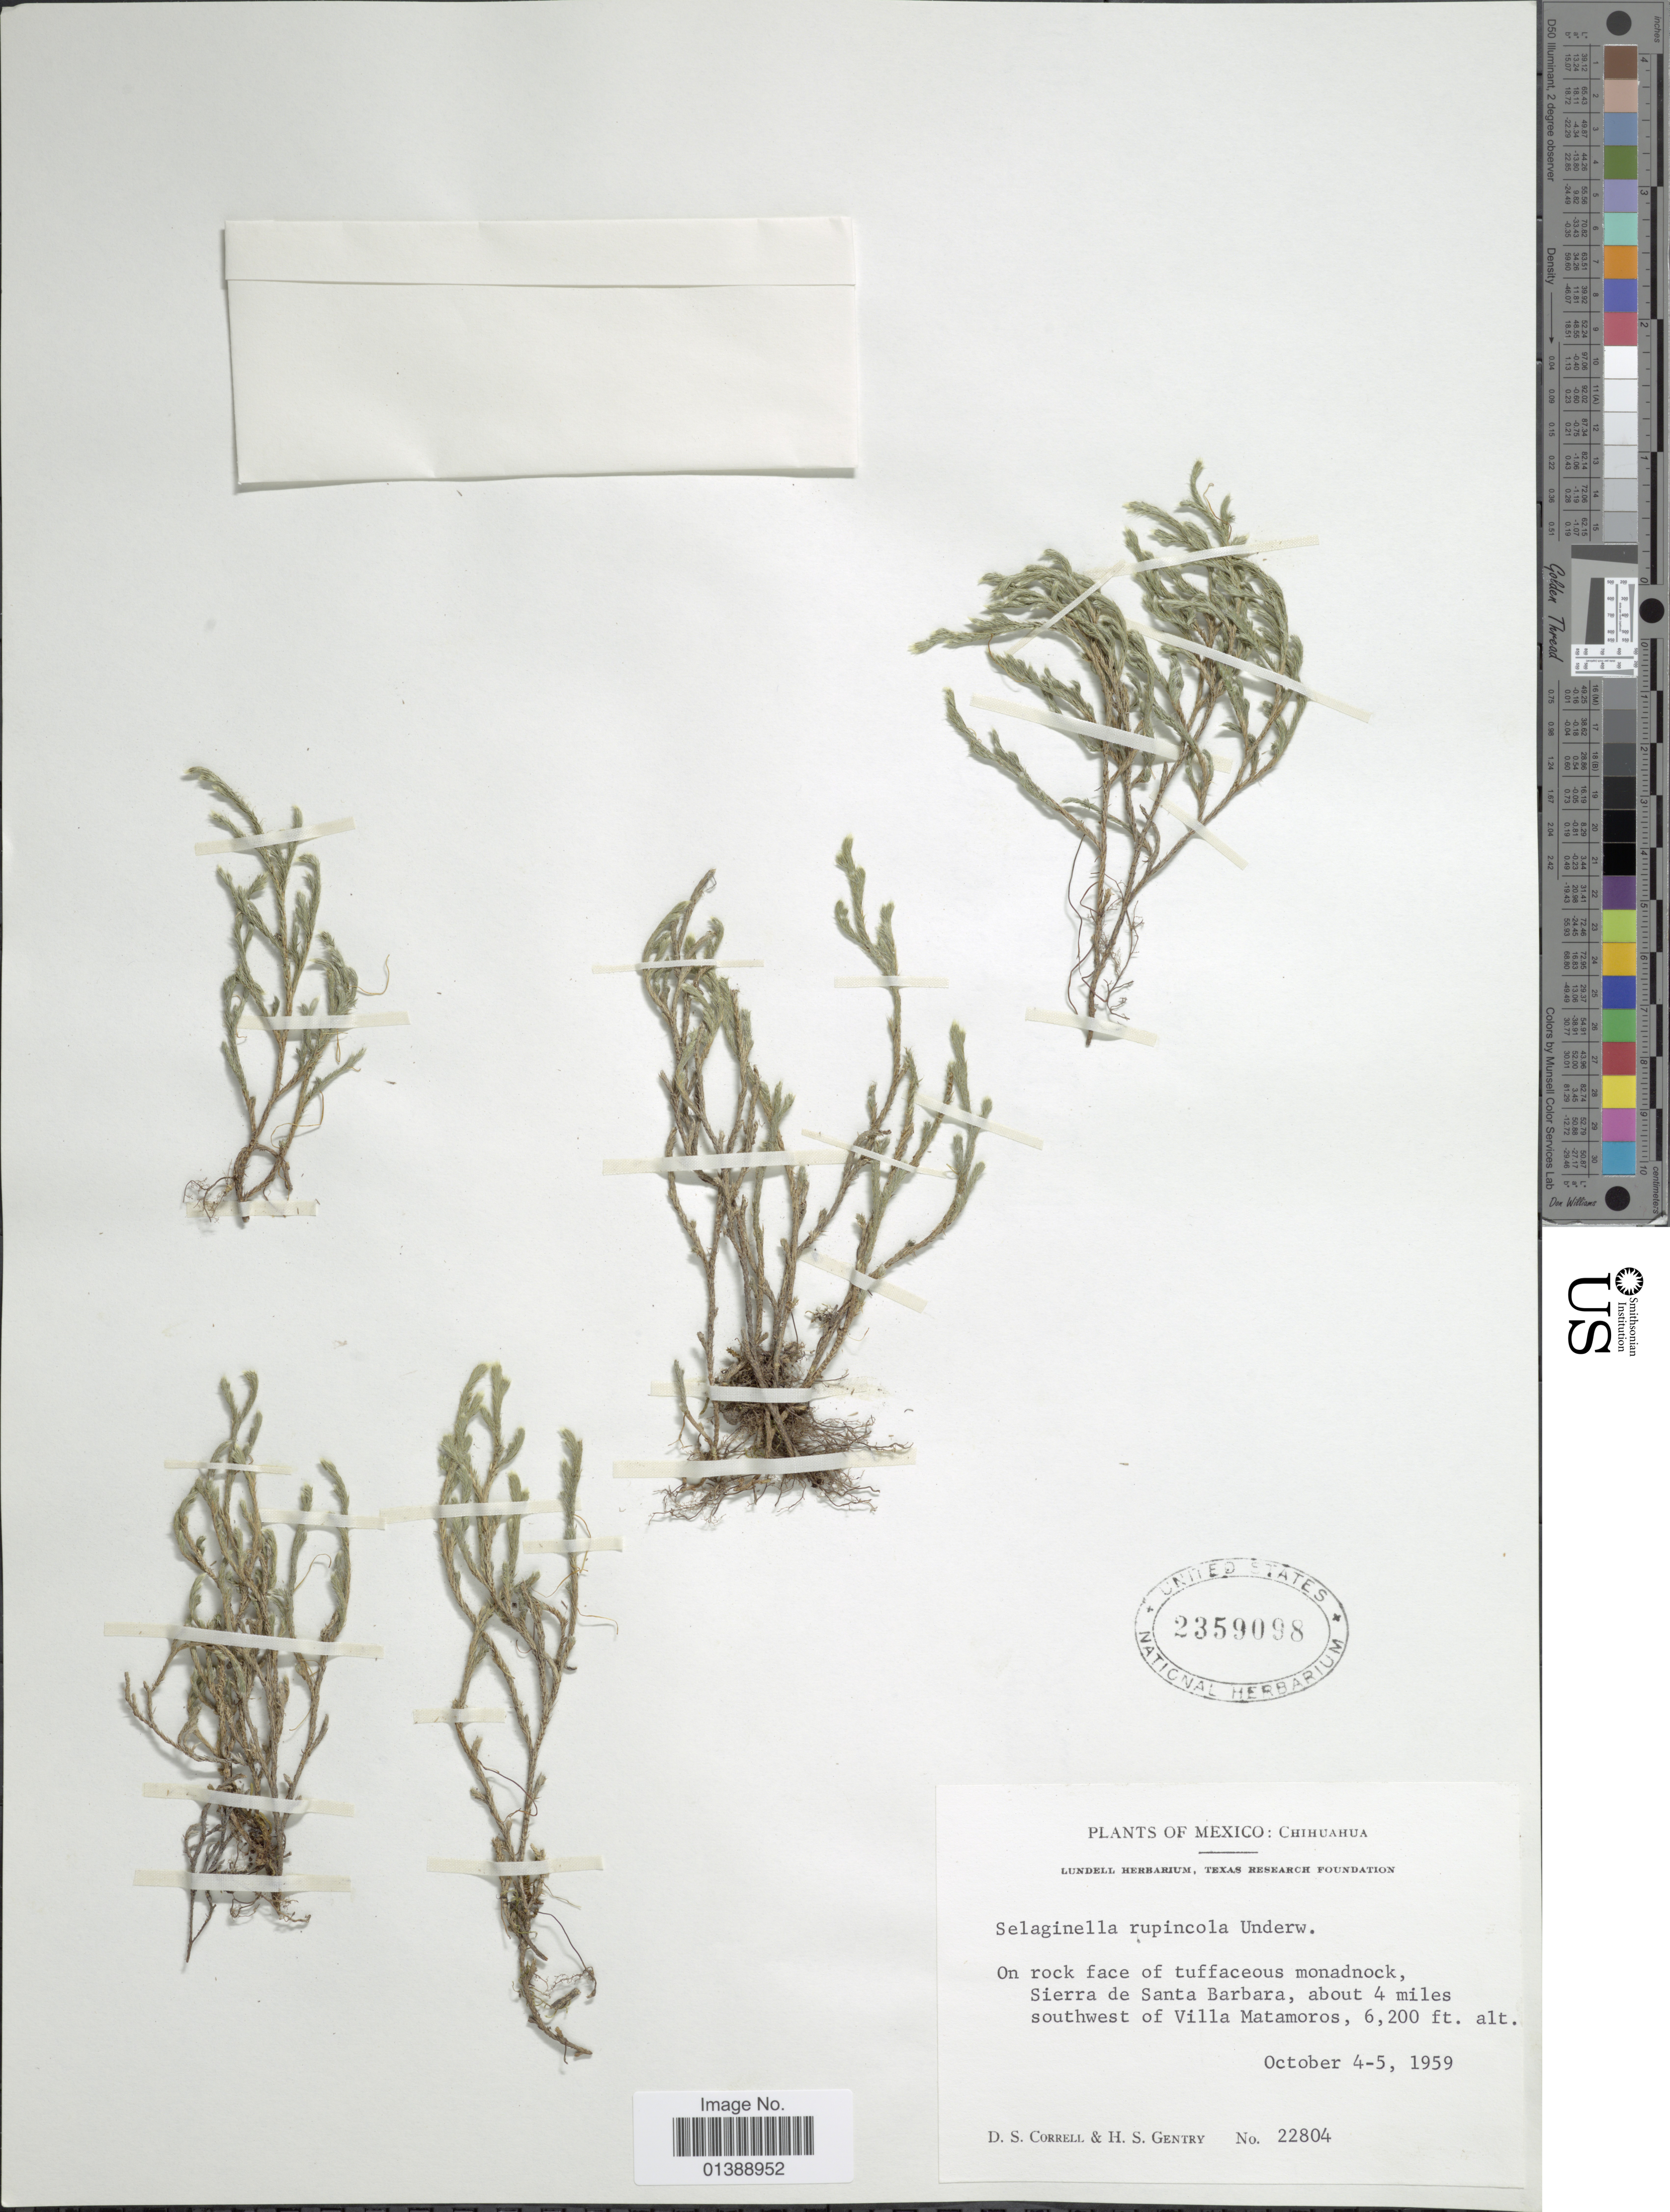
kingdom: Plantae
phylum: Tracheophyta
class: Lycopodiopsida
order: Selaginellales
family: Selaginellaceae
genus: Selaginella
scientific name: Selaginella rupincola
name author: Underw.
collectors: D. S. Correll & H. S. Gentry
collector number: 22804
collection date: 1959-10-04/1959-10-05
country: Mexico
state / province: Chihuahua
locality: On rock face of tuffaceous monadnock, Sierra de Santa Barbara, about 4 miles southwest of Villa Matamoros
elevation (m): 1890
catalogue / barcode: US 2359098